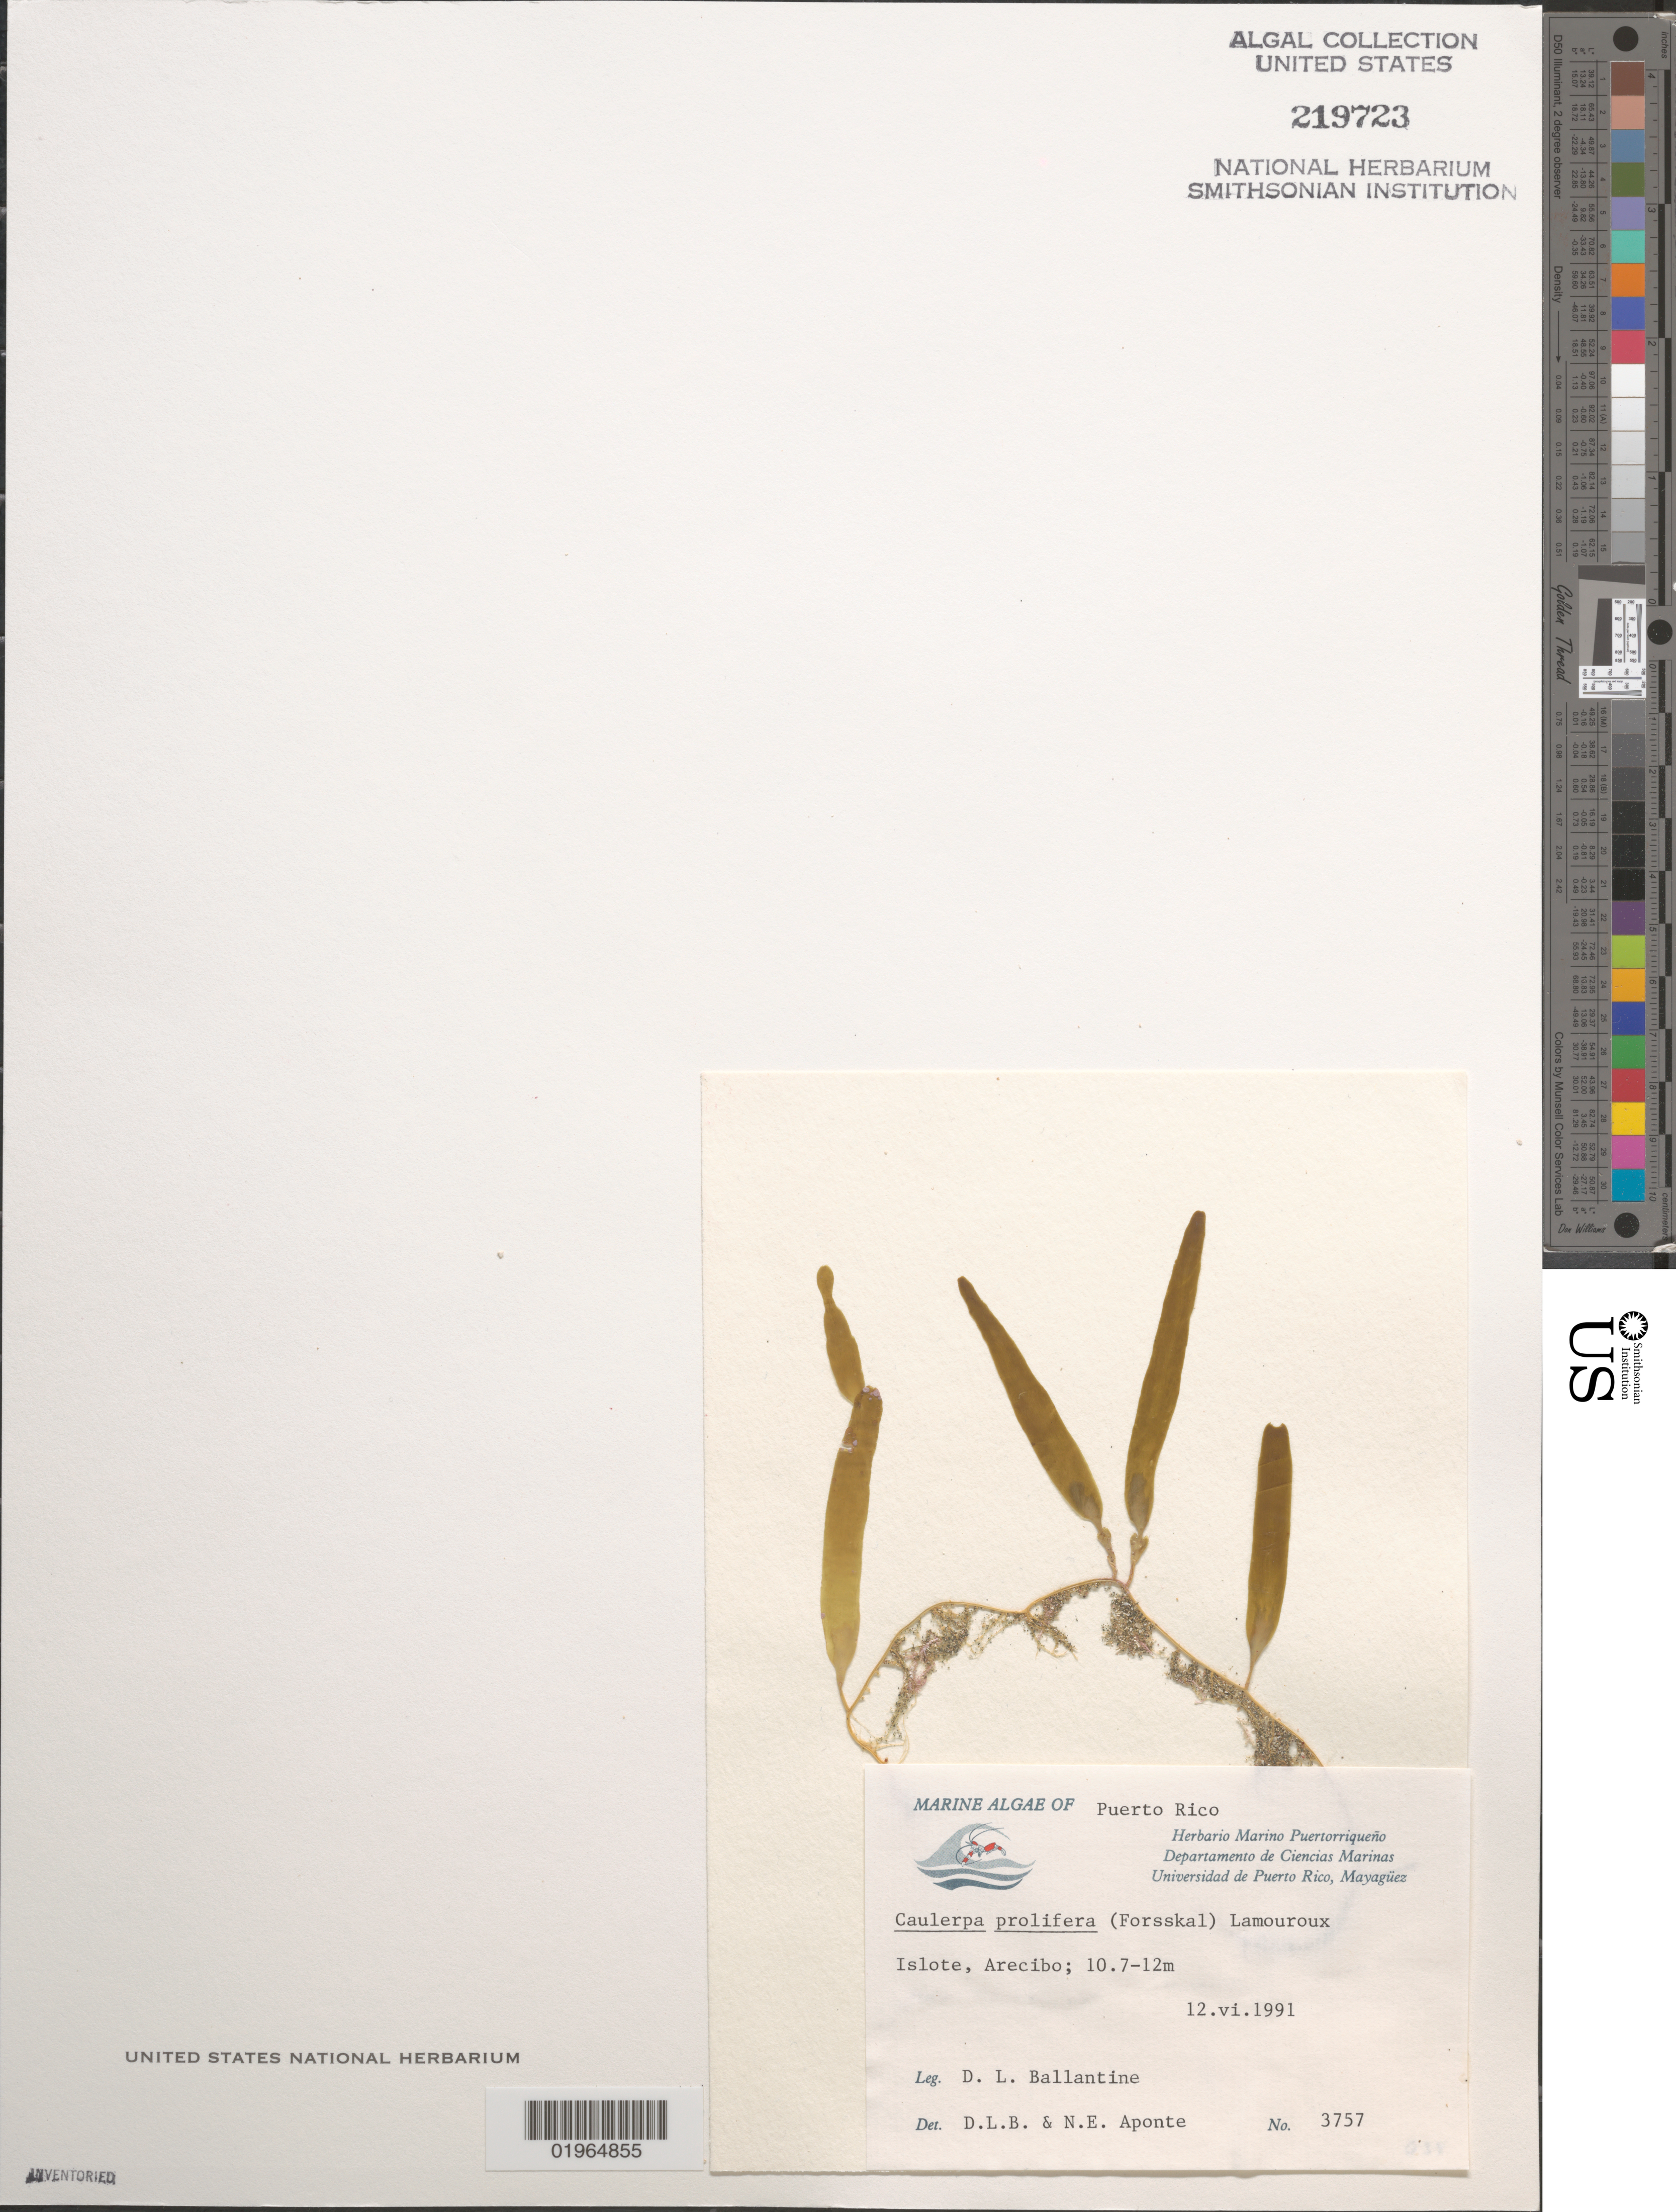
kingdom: Plantae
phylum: Chlorophyta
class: Ulvophyceae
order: Bryopsidales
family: Caulerpaceae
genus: Caulerpa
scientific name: Caulerpa prolifera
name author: (Forssk.) J.V.Lamouroux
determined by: Ballantine, D. L.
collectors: D.L. Ballantine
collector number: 3757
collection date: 1991-06-12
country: Puerto Rico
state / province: Arecibo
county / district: Islote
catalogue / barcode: US 219723